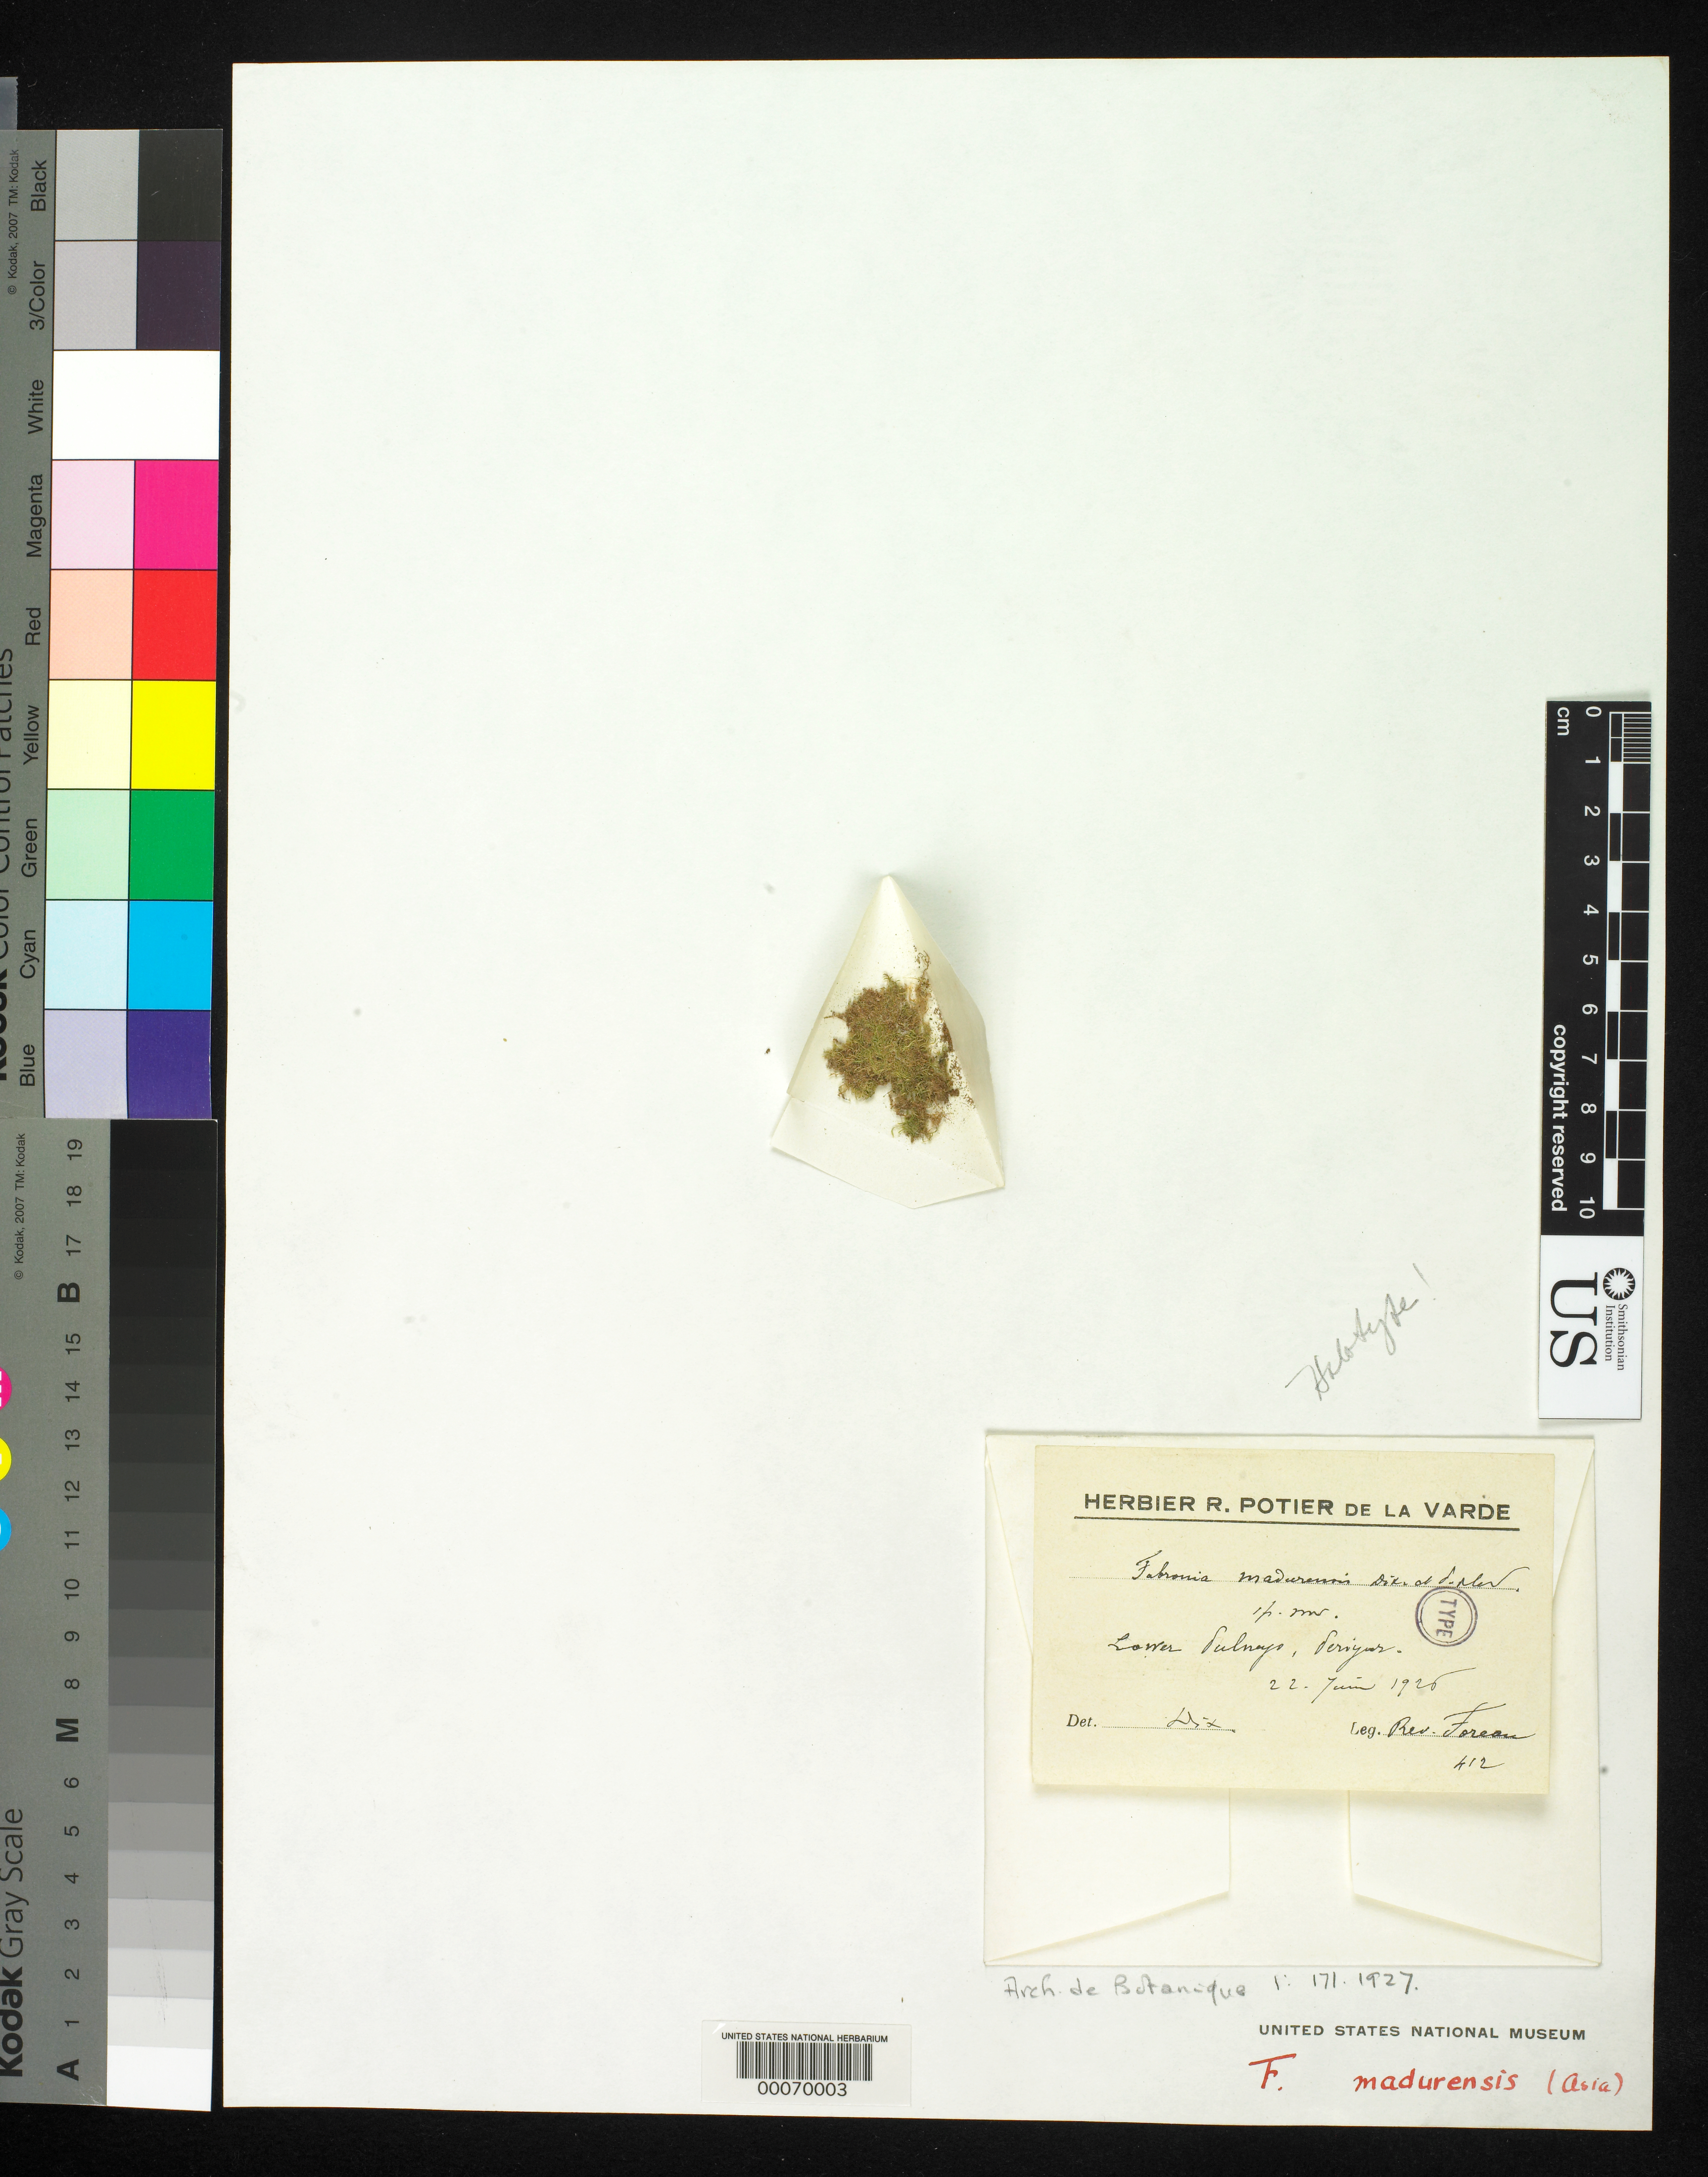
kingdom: Plantae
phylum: Bryophyta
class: Bryopsida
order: Hypnales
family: Fabroniaceae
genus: Fabronia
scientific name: Fabronia madurensis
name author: Dixon & P. de la Varde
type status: Holotype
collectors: G. Foreau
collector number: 412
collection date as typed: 22 Jun 1926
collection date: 1926-06-22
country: India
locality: Lower Sulnayo, Seriyar.